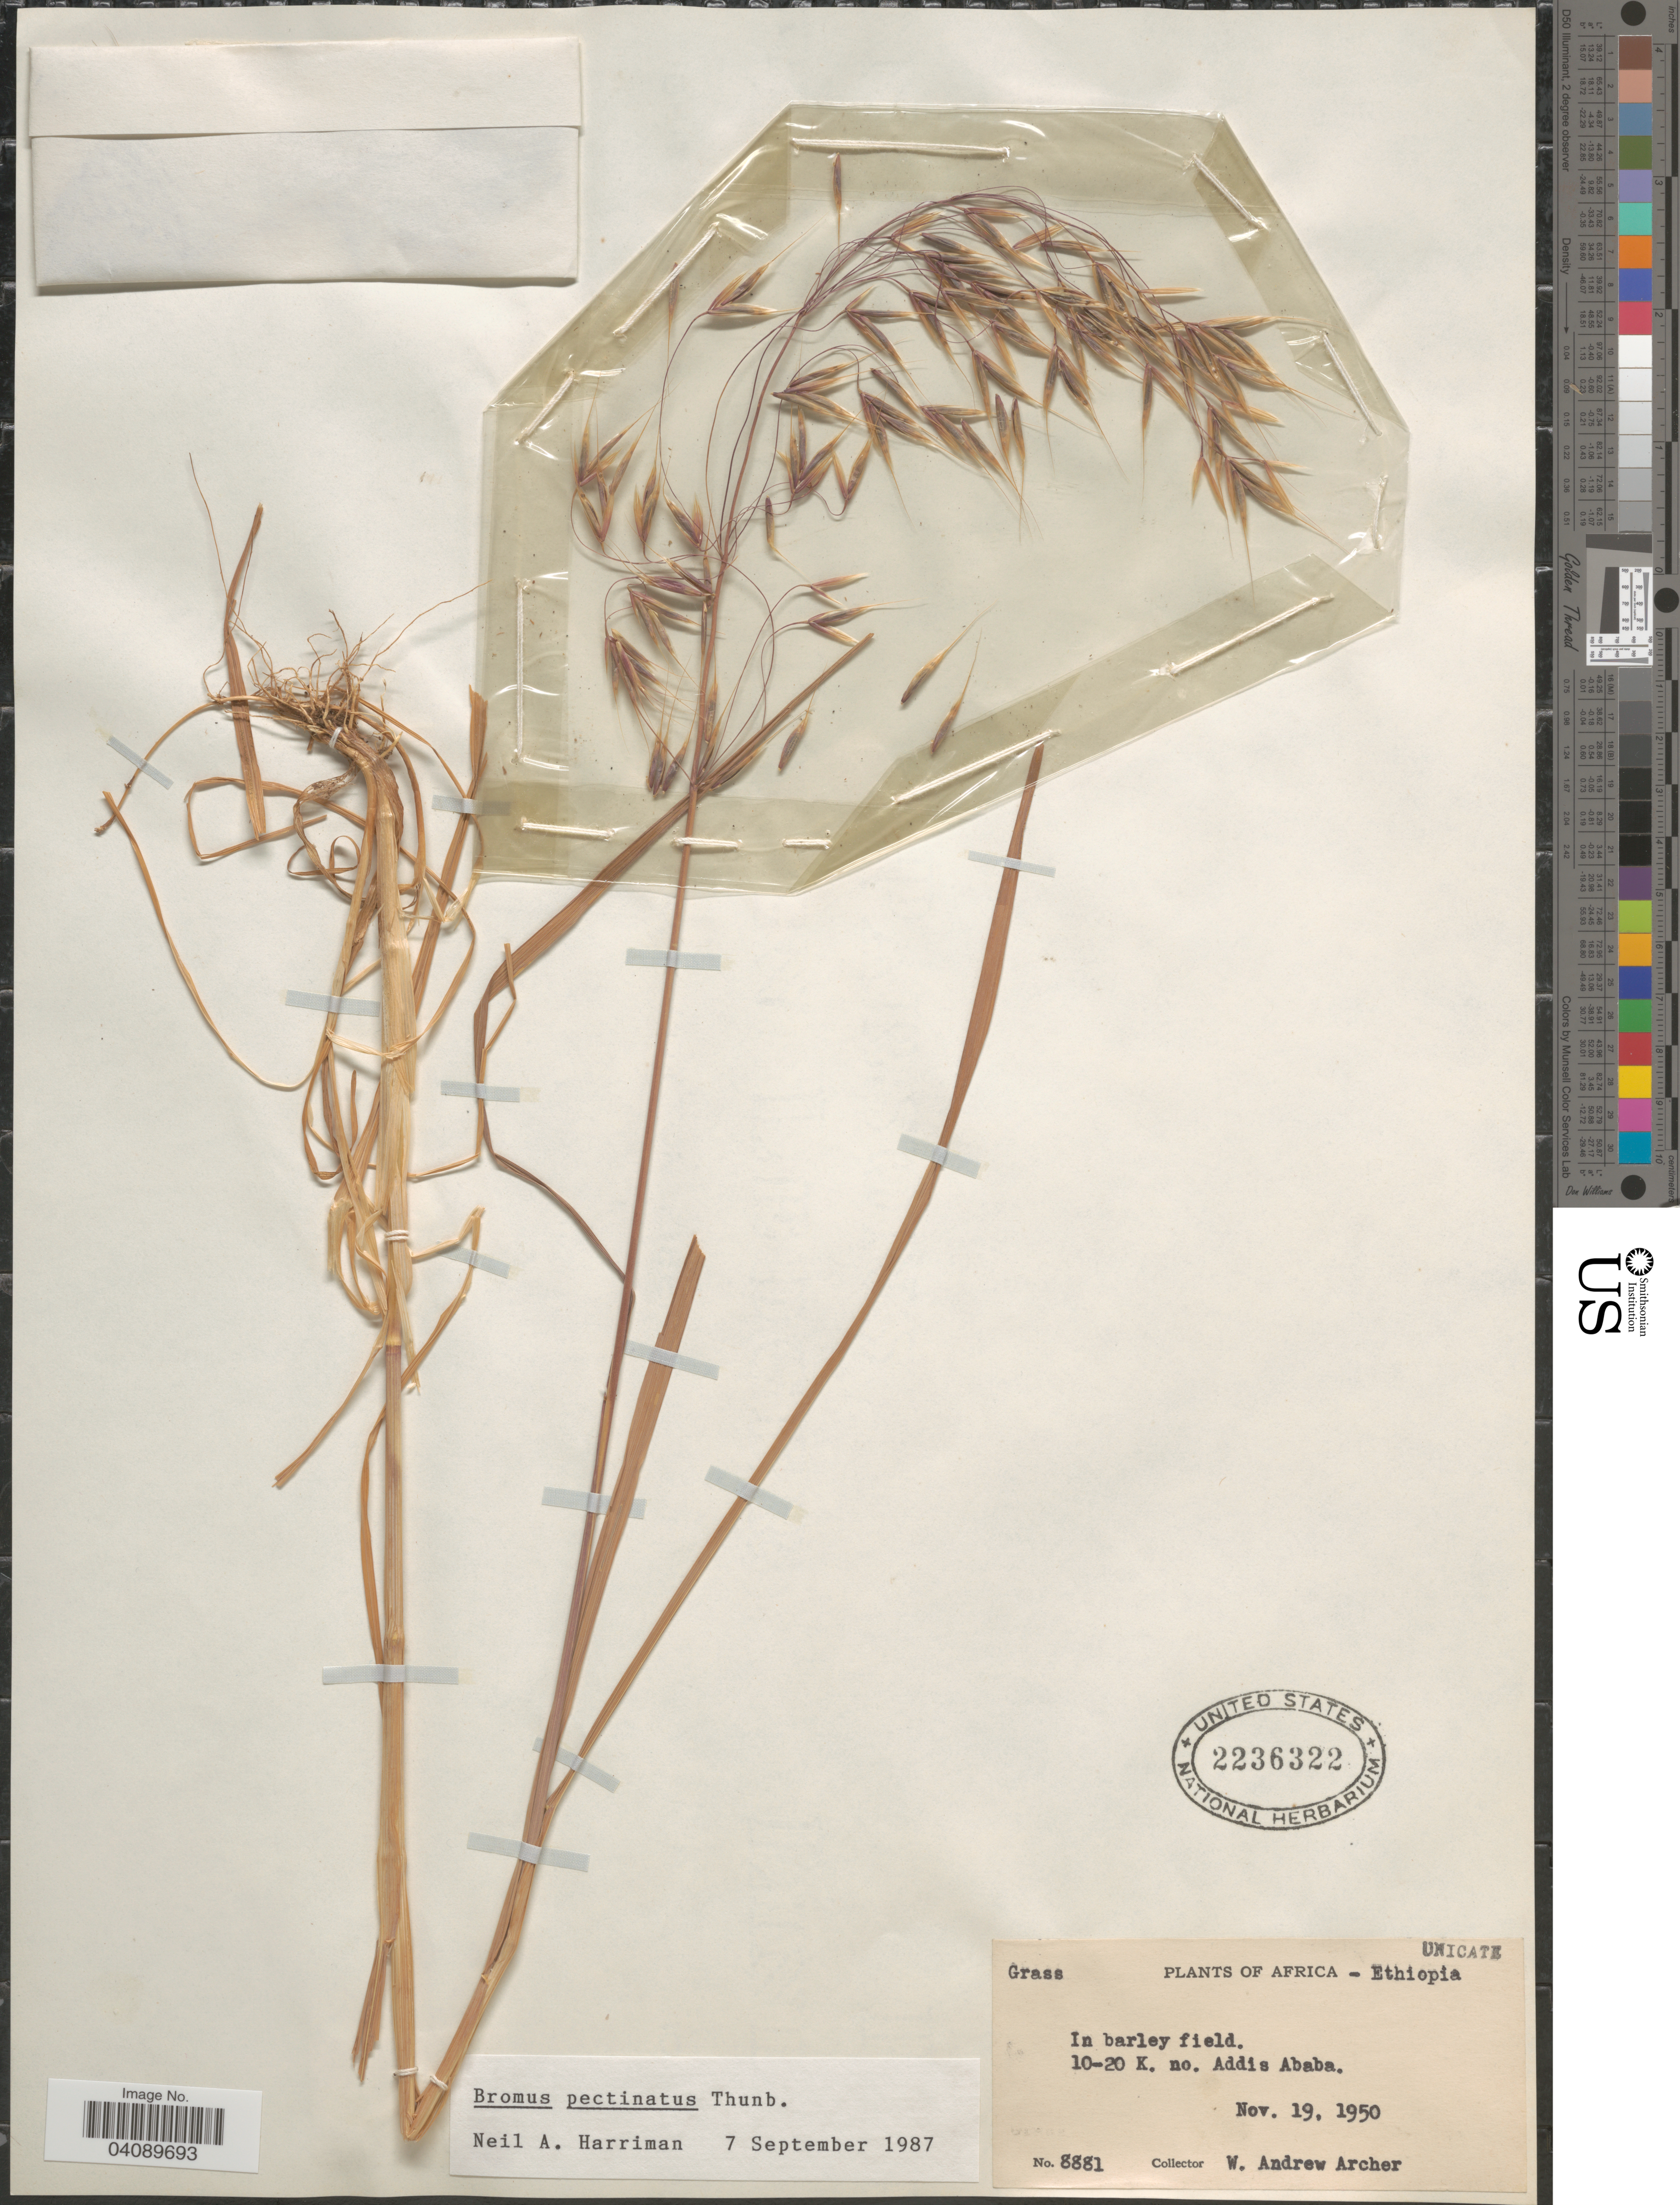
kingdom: Plantae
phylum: Tracheophyta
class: Liliopsida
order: Poales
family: Poaceae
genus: Bromus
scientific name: Bromus pectinatus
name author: Thunb.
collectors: W. A. Archer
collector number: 8881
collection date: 1950-11-19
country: Ethiopia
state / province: Addis Ababa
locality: In barley field. 10-20 K. no. Addis Ababa.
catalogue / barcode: US 2236322